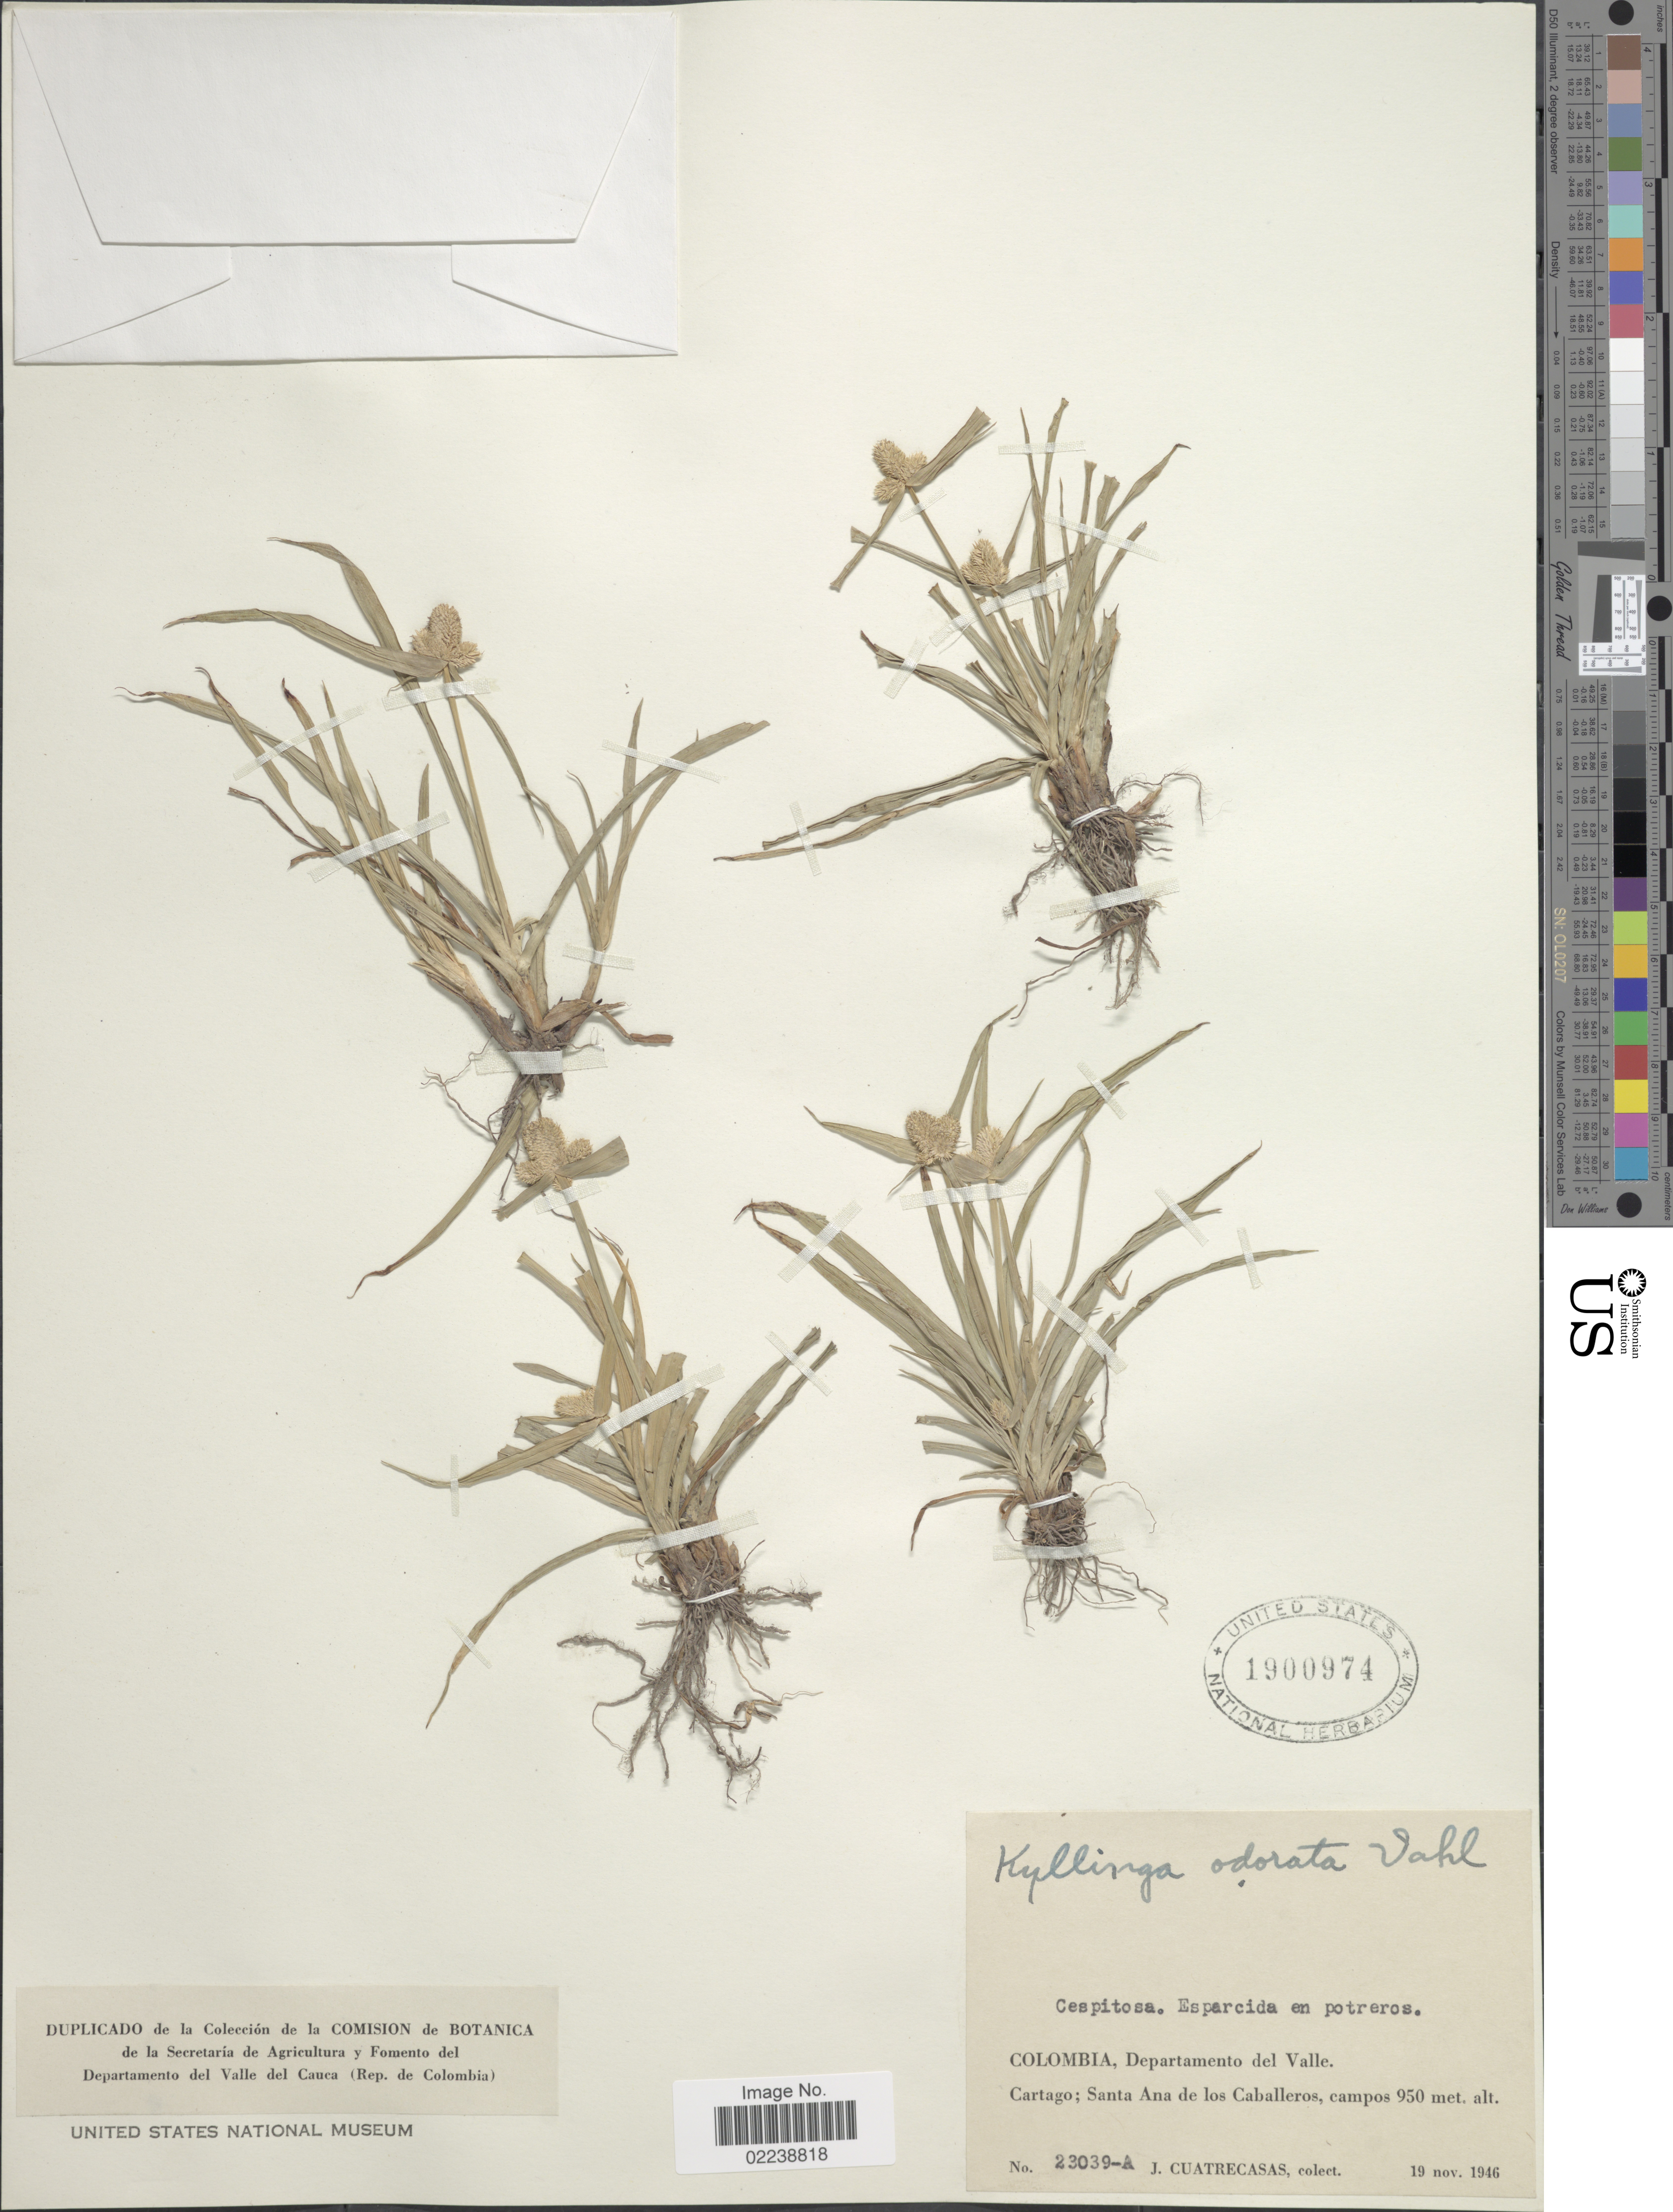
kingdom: Plantae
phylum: Tracheophyta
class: Liliopsida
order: Poales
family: Cyperaceae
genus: Cyperus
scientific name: Cyperus sesquiflorus subsp. sesquiflorus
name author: (Torr.) Mattf. & Kük.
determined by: Strong, M. T., (US), Smithsonian Institution - National Museum of Natural History (UNITED STATES)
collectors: J. Cuatrecasas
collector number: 23039A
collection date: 1946-11-19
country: Colombia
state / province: Valle del Cauca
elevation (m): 950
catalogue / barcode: US 1900974